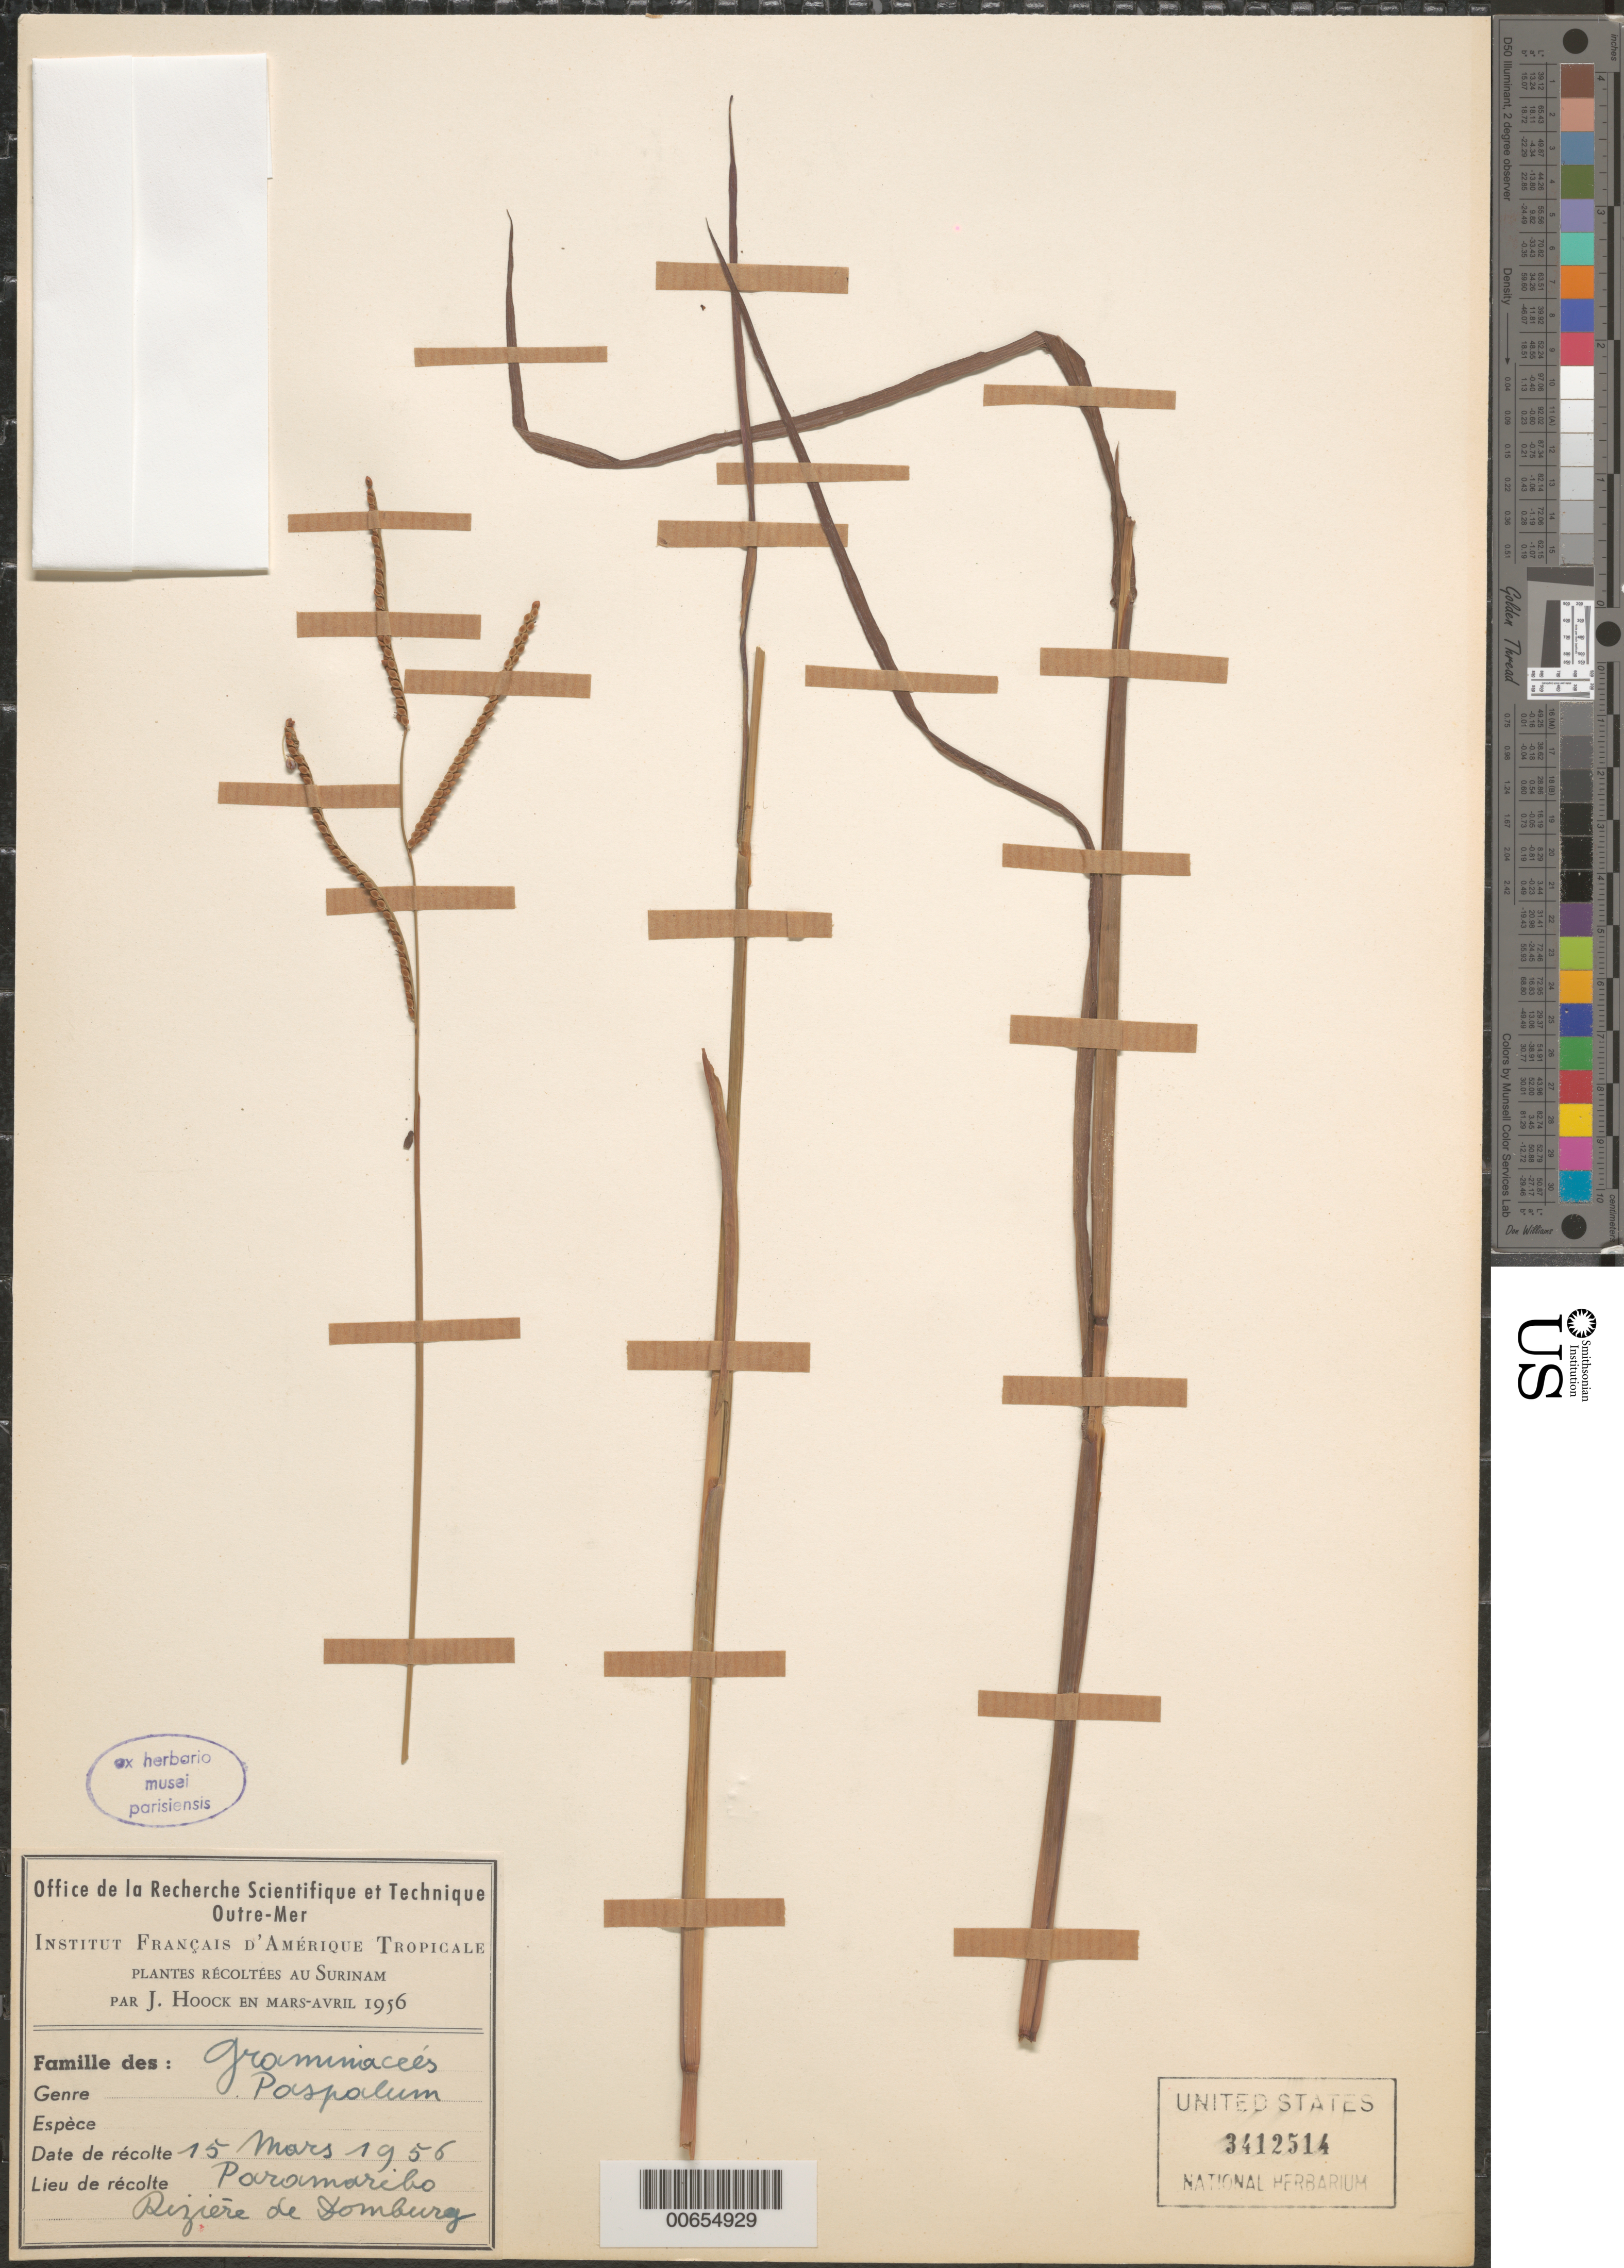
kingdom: Plantae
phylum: Tracheophyta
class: Liliopsida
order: Poales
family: Poaceae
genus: Paspalum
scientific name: Paspalum sp.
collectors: J. Hoock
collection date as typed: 15-Mar-56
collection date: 1956-03-15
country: Suriname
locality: Paramaribo, Route de Domburg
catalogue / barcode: US 3412514